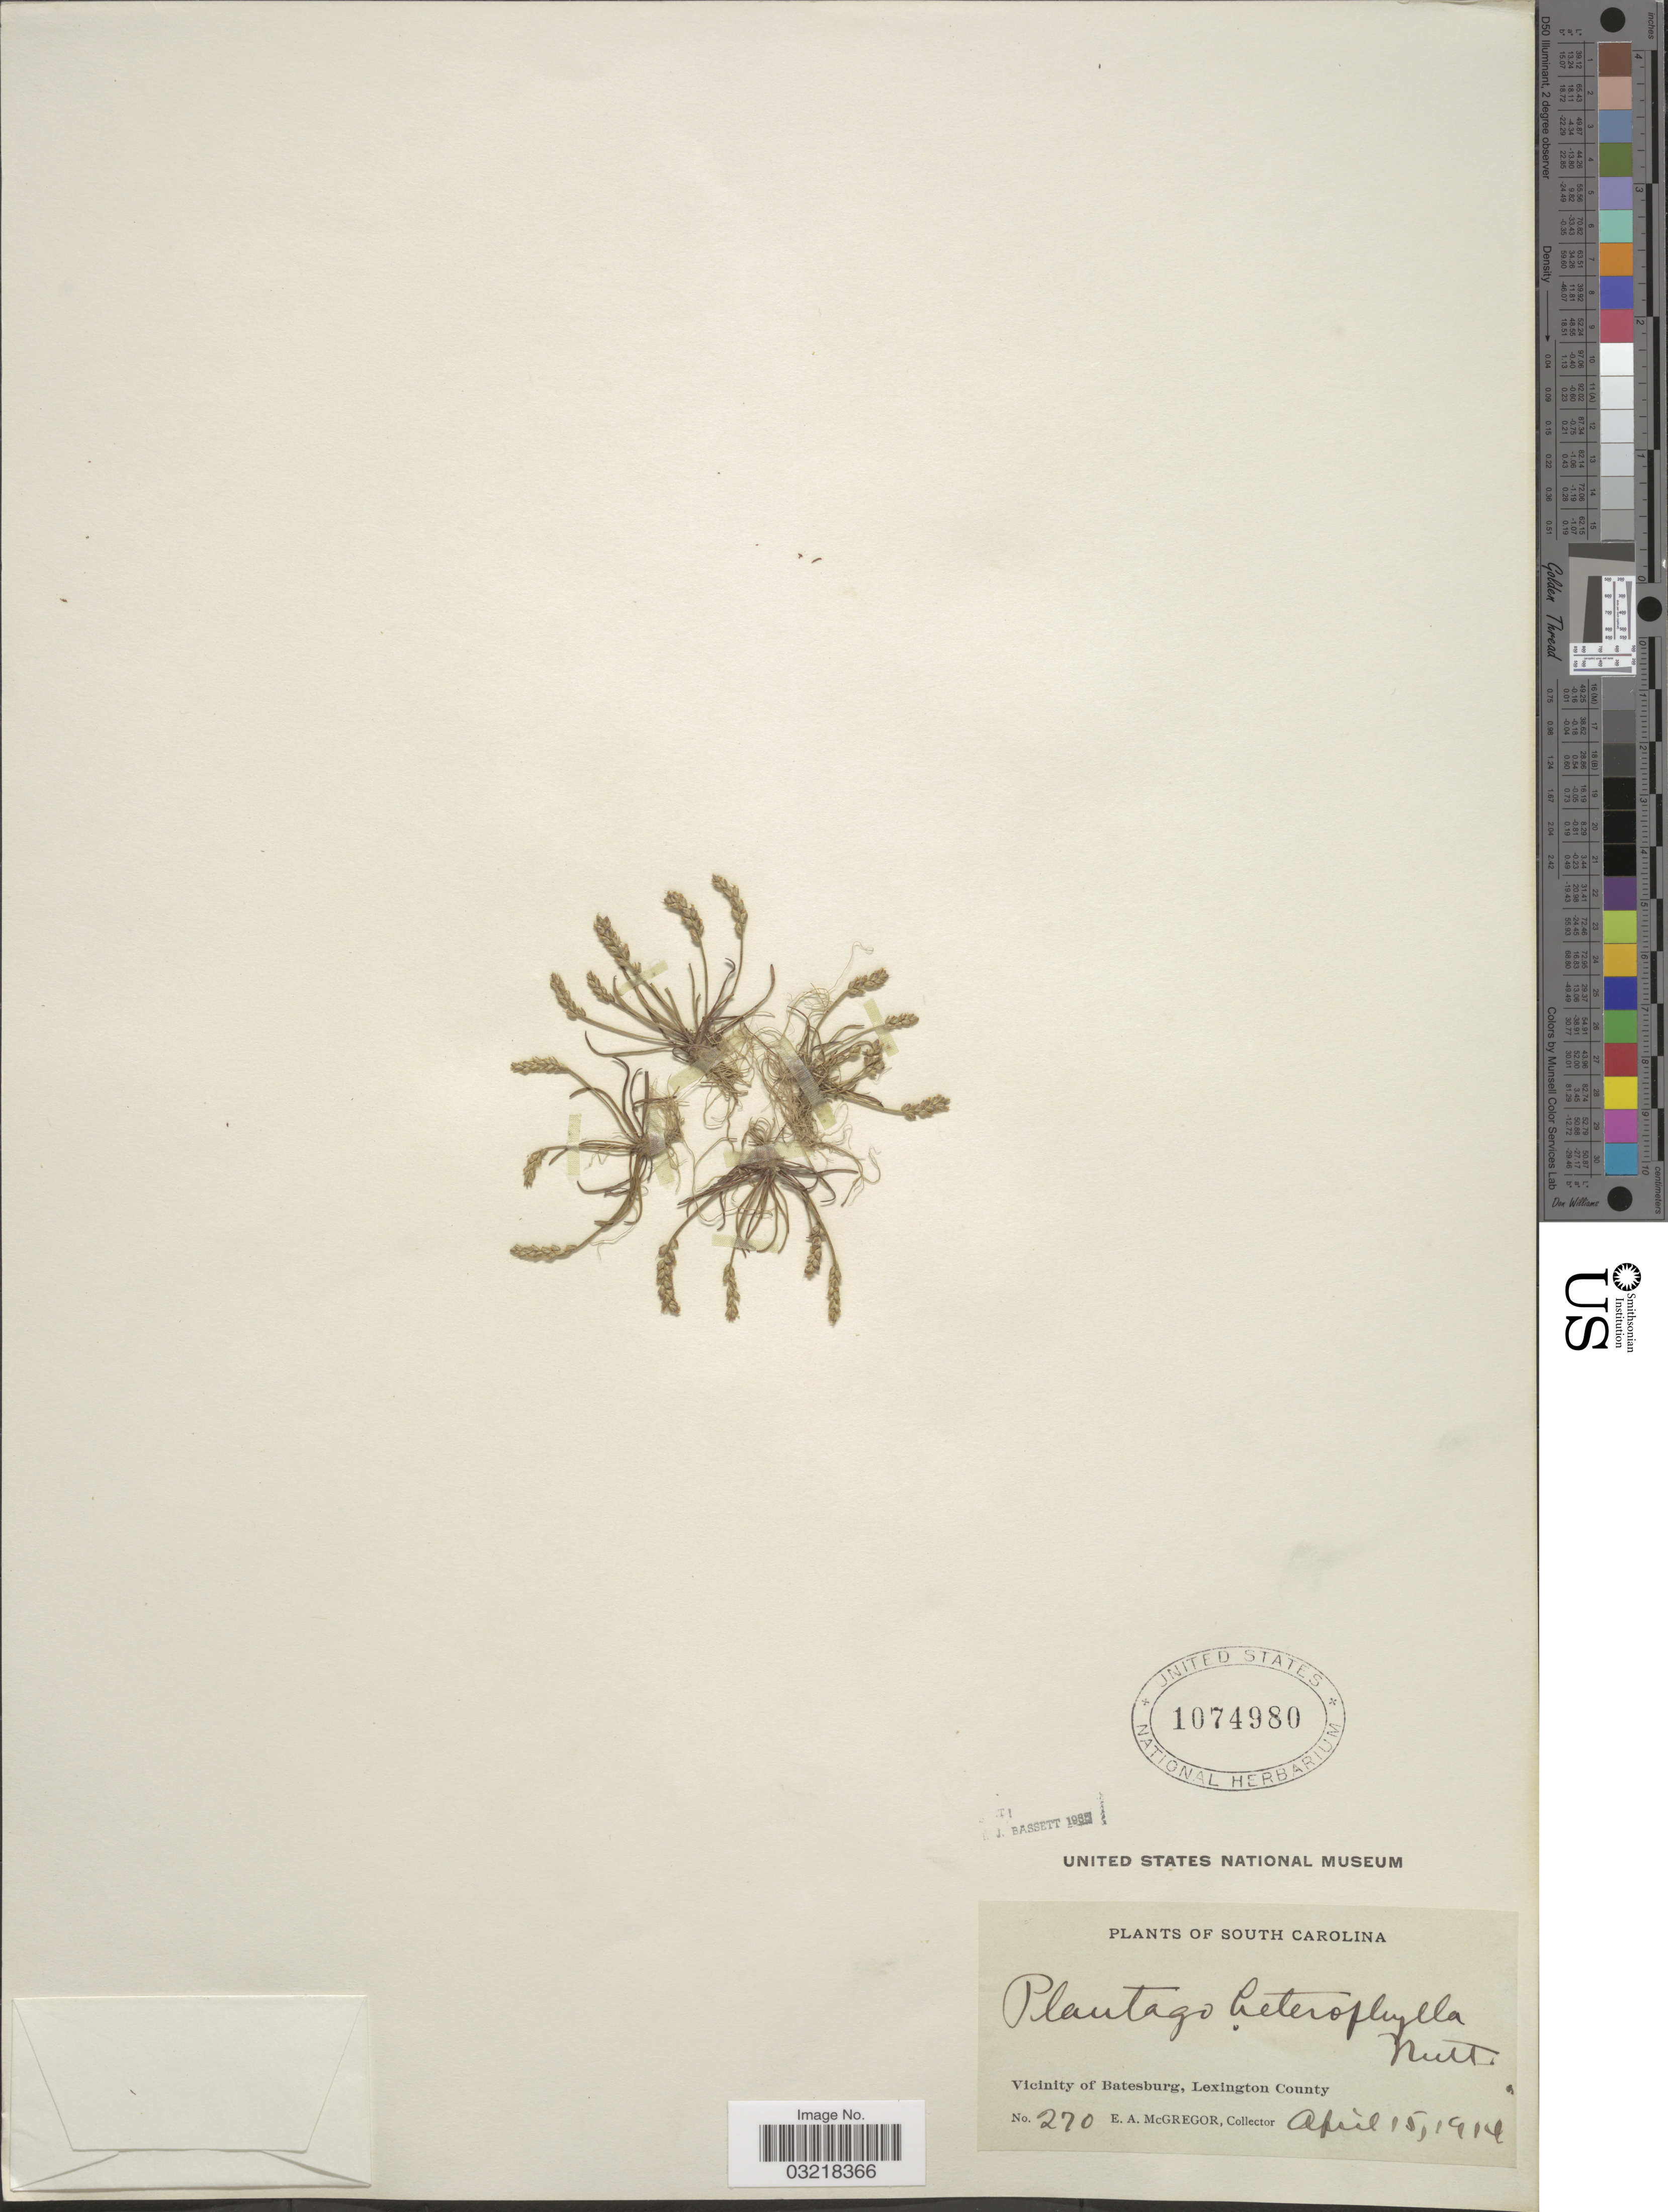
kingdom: Plantae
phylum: Tracheophyta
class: Magnoliopsida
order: Lamiales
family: Plantaginaceae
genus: Plantago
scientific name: Plantago heterophylla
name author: Nutt.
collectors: E. A. McGregor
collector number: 270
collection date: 1914-04-15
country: United States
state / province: South Carolina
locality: Vicinity of Batesburg, Lexington County.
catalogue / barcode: US 1074980